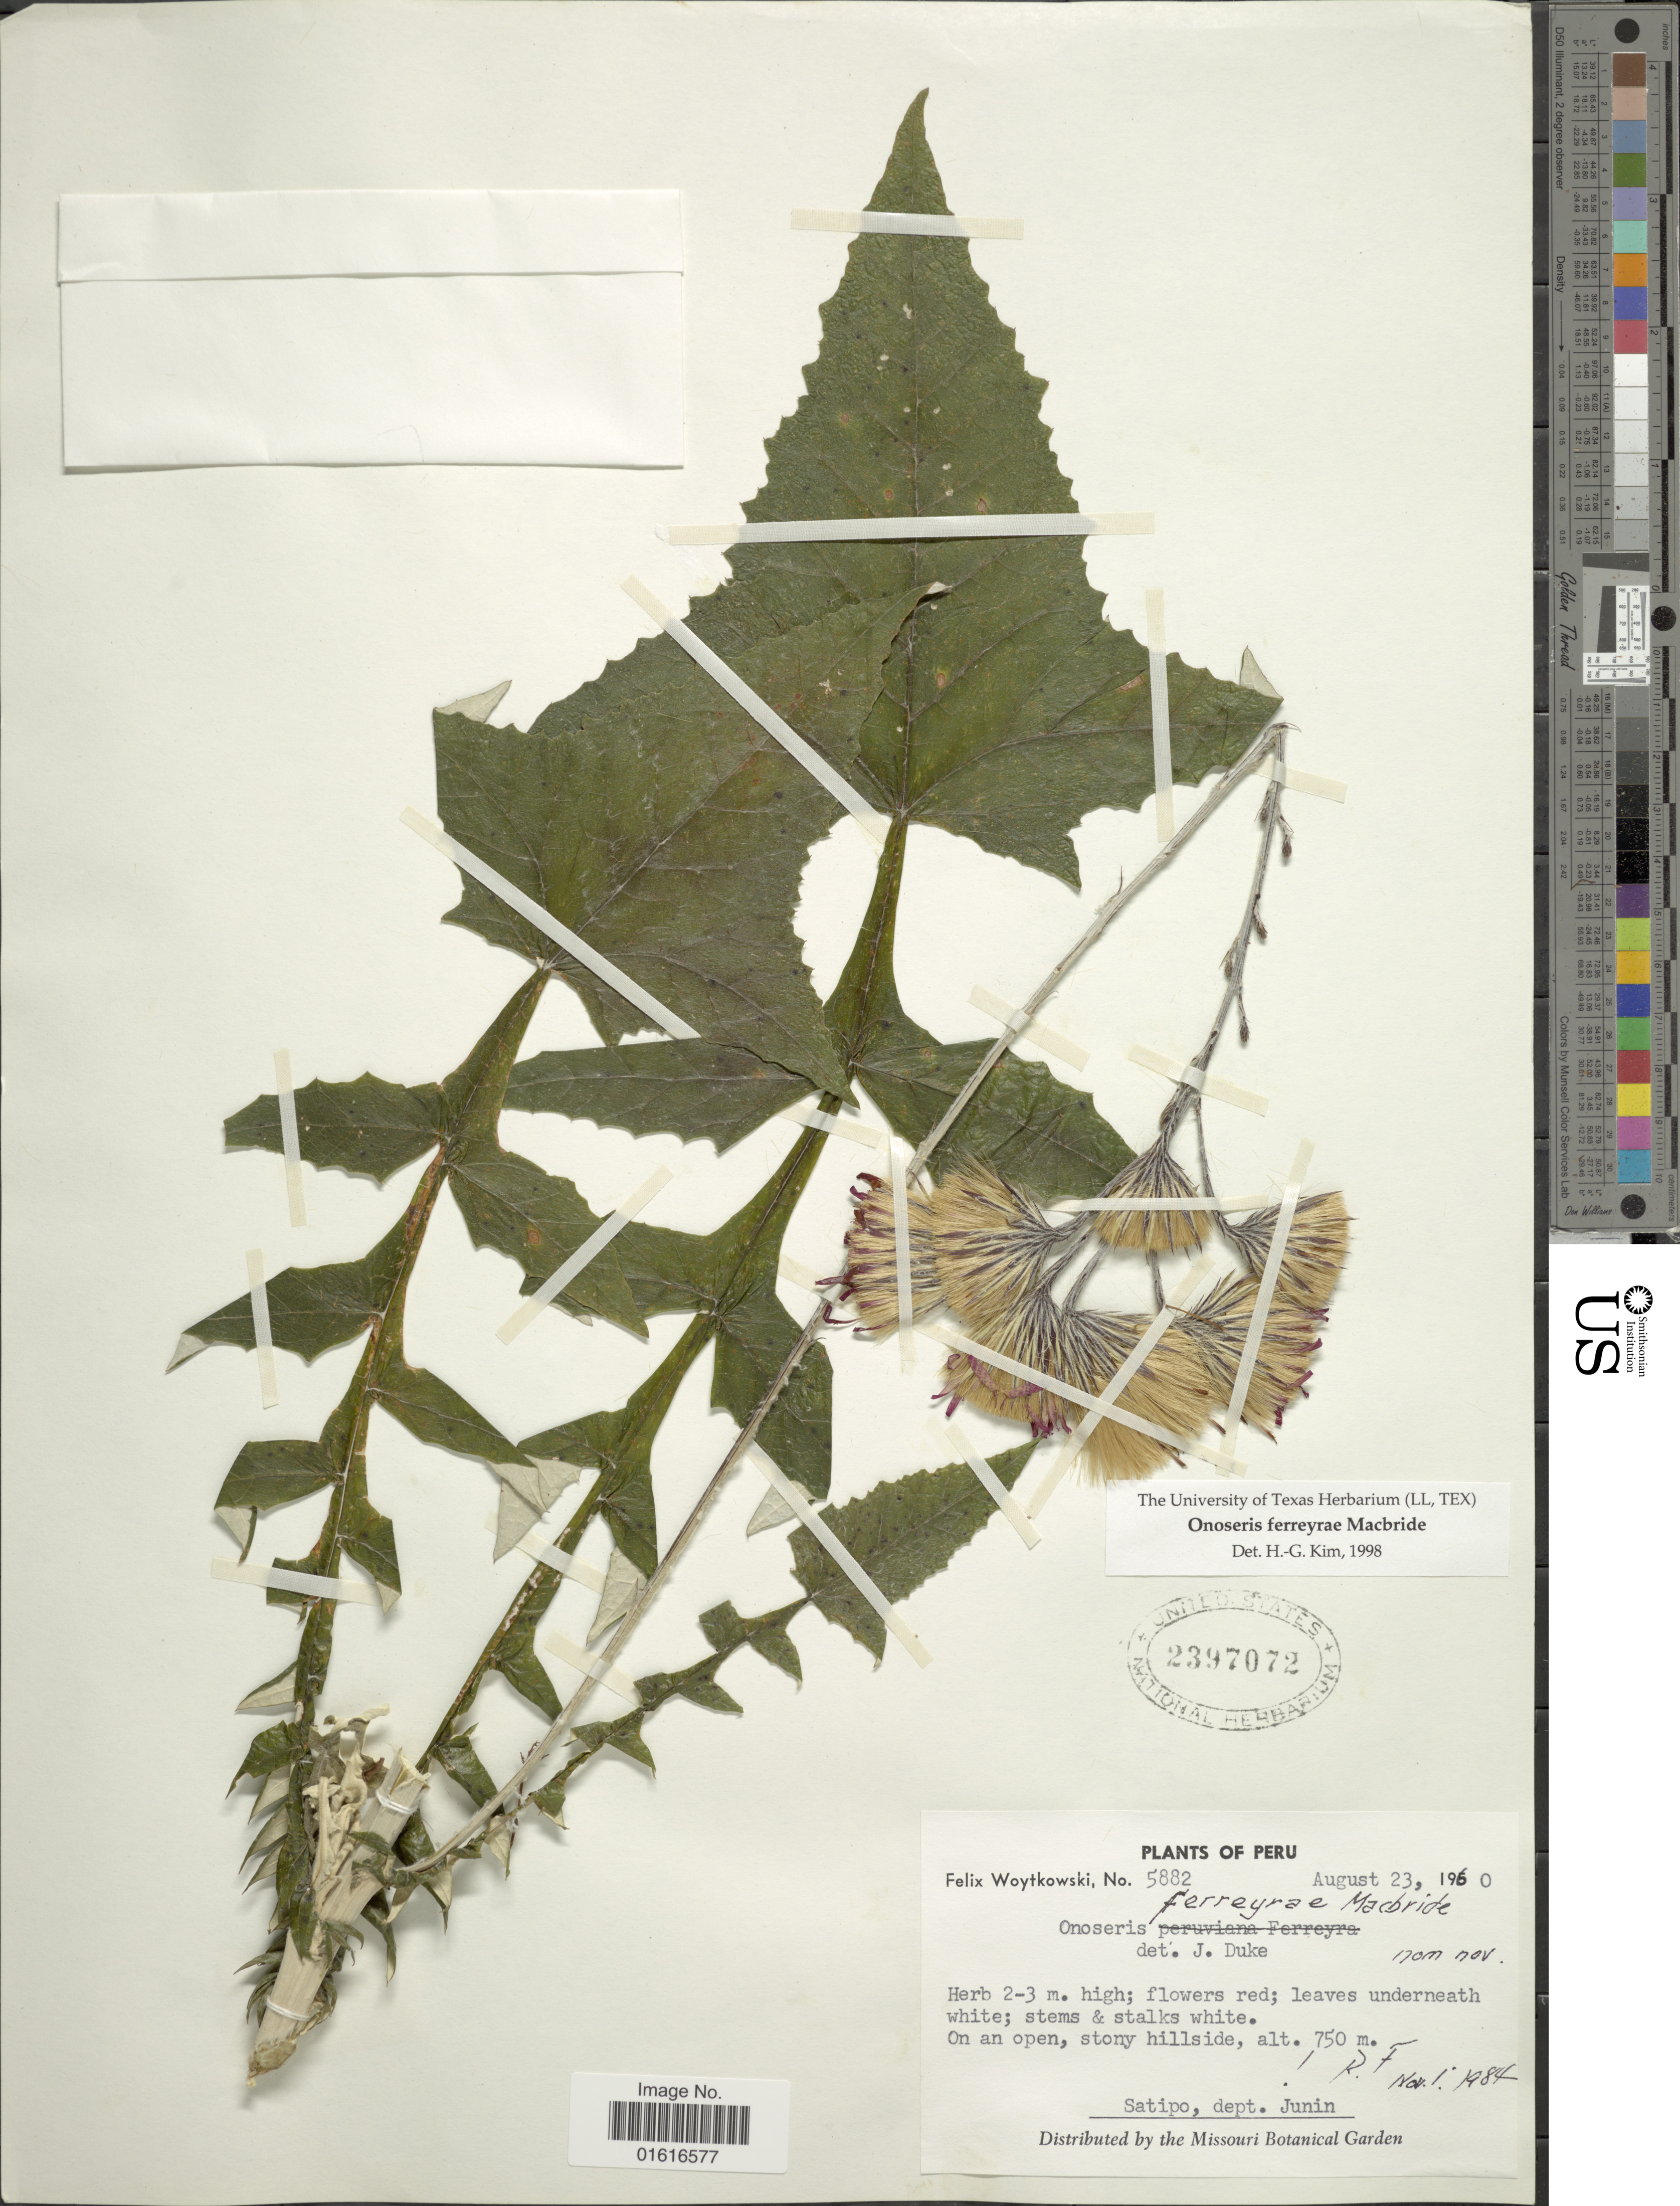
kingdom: Plantae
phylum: Tracheophyta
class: Magnoliopsida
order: Asterales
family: Asteraceae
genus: Onoseris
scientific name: Onoseris peruviana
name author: Ferreyra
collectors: F. Woytkowski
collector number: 5882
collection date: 1960-08-23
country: Peru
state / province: Junín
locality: On an open, stony hillside, Satipo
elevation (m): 750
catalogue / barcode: US 2397072